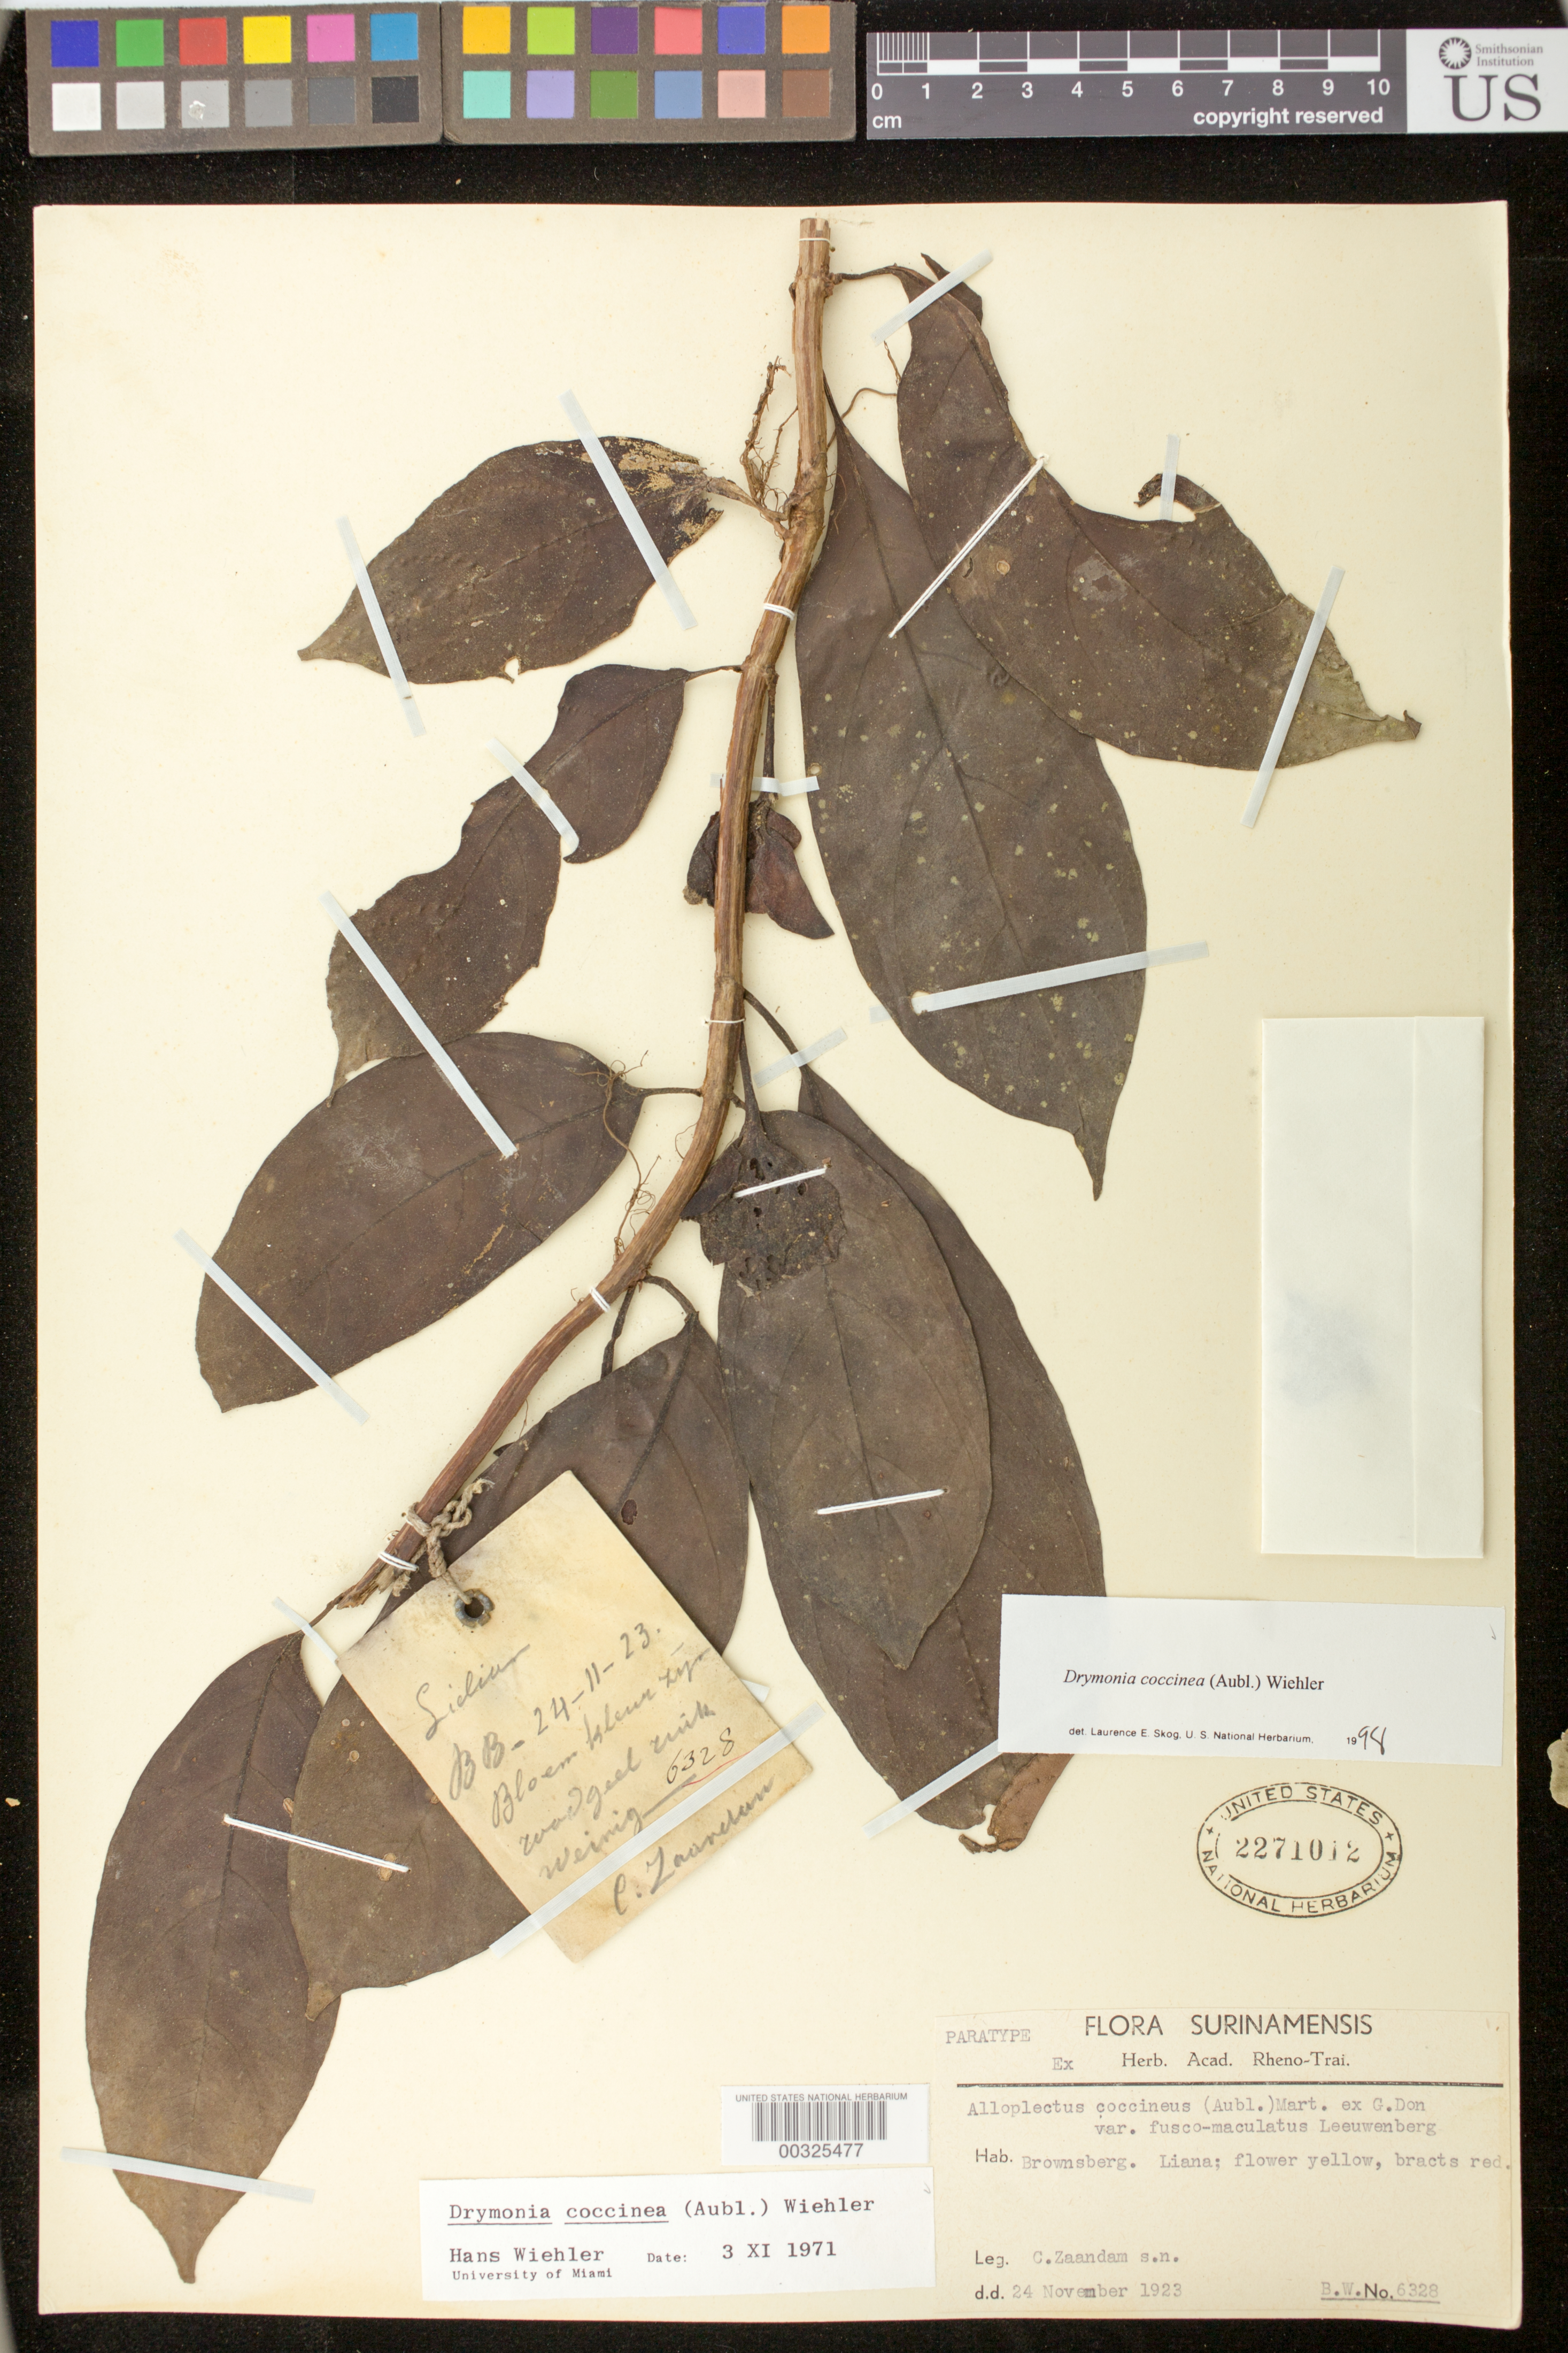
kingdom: Plantae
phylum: Tracheophyta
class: Magnoliopsida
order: Lamiales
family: Gesneriaceae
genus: Drymonia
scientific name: Drymonia coccinea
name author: (Aubl.) Wiehler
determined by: Skog, Laurence E.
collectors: C. Zaandam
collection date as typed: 24 Nov 1923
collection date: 1923-11-24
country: Suriname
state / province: Brokopondo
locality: Brownsberg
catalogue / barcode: US 2271012